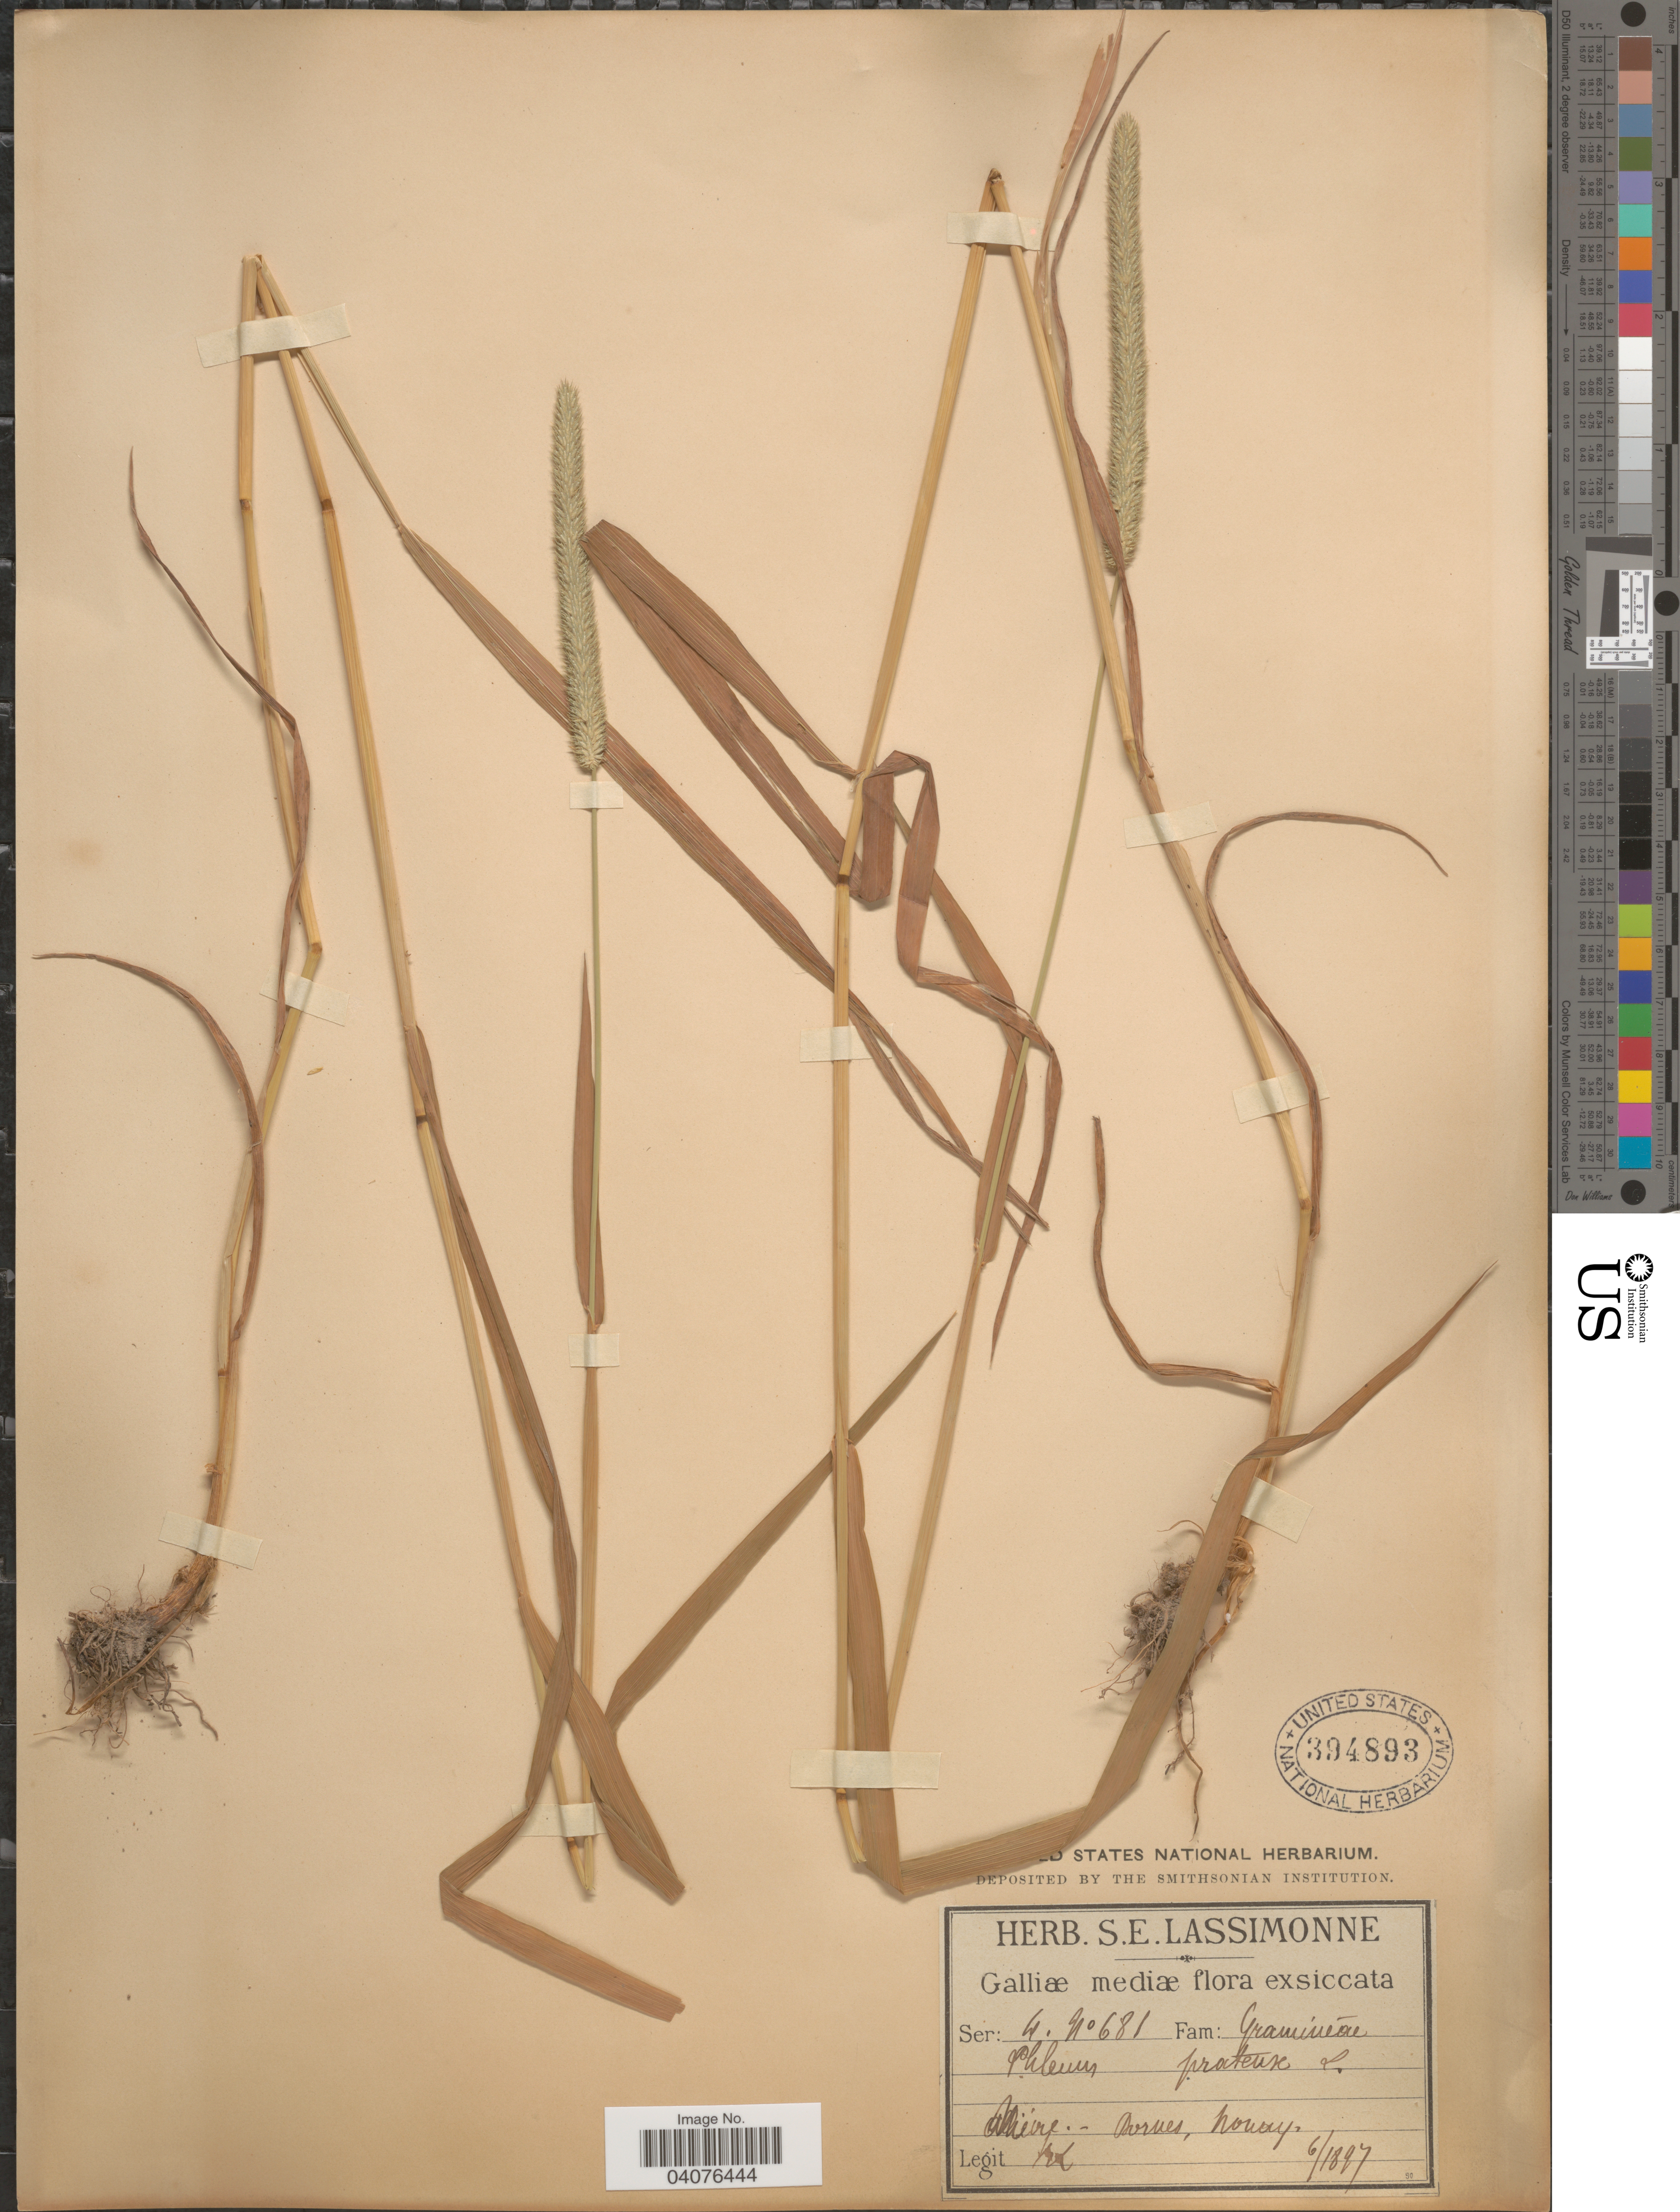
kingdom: Plantae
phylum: Tracheophyta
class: Liliopsida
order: Poales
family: Poaceae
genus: Phleum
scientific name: Phleum pratense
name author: L.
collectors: S. Lassimonne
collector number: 681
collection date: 1897-06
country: France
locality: Galliæ mediæ. Allier - Avernes, Nouay.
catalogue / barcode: US 394893